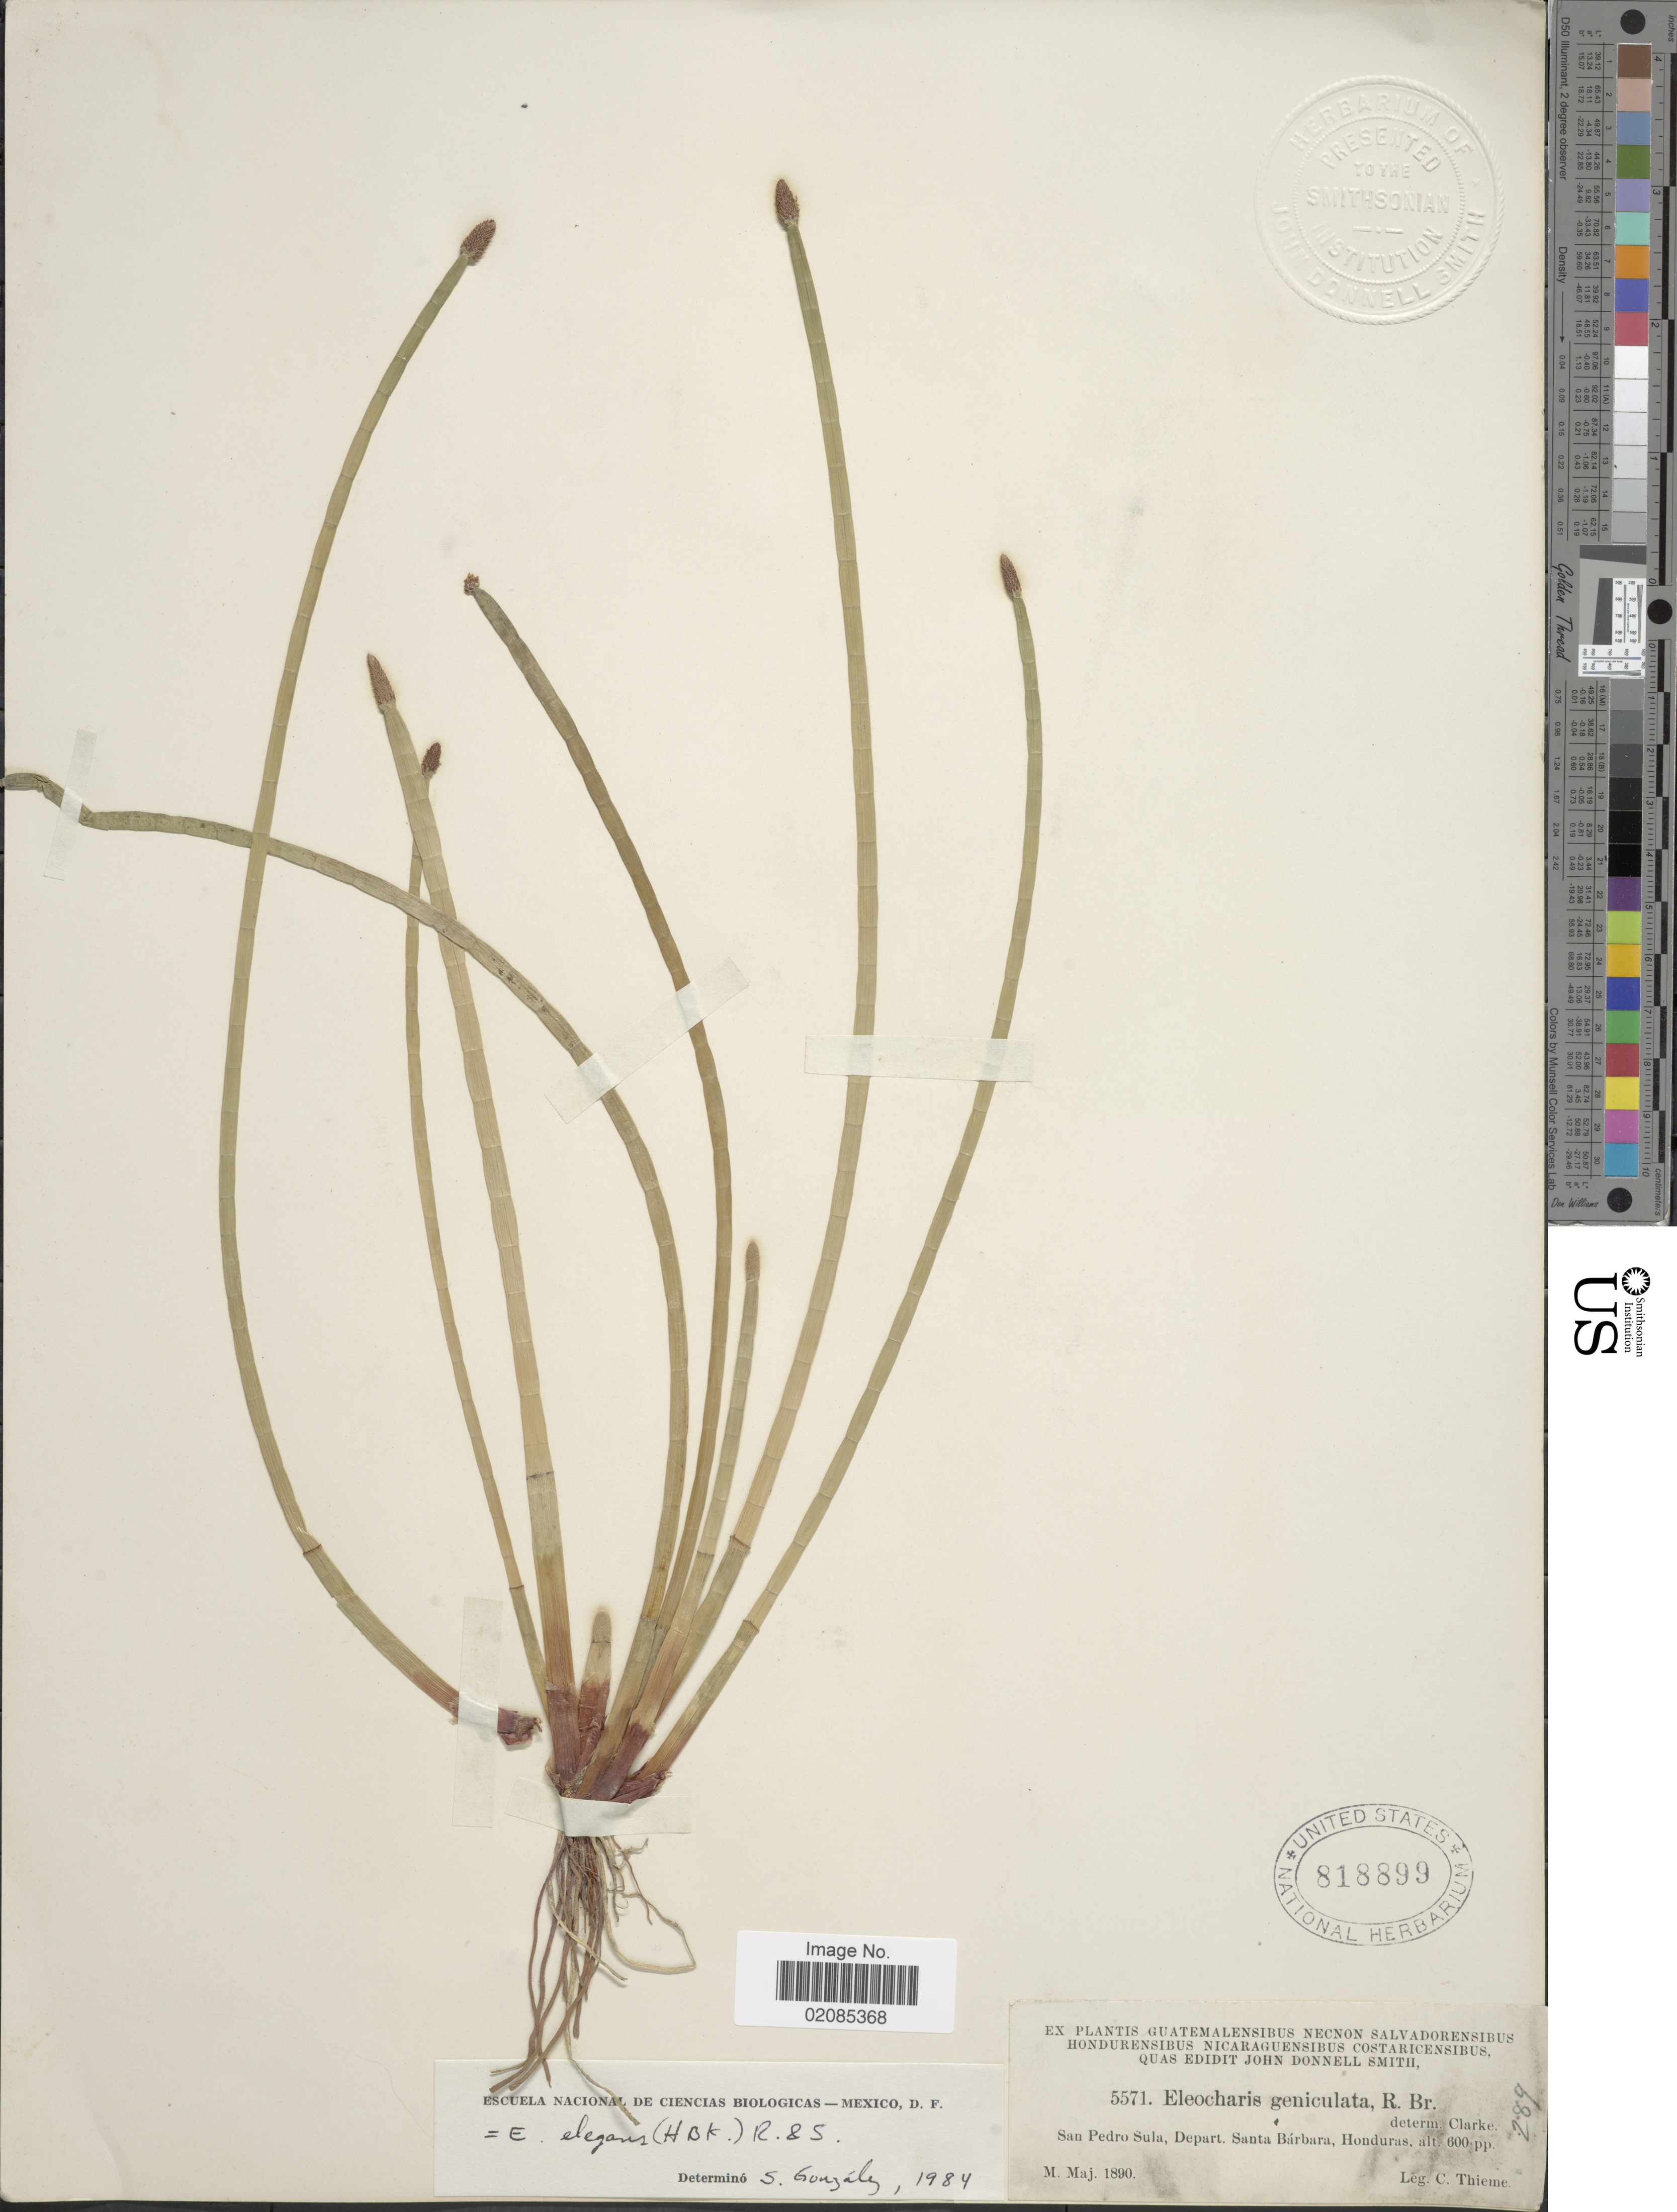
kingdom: Plantae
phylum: Tracheophyta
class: Liliopsida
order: Poales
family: Cyperaceae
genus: Eleocharis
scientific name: Eleocharis elegans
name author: (Kunth) Roem. & Schult.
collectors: C. Thieme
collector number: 5571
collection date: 1890-05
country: Honduras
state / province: Santa Bárbara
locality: San Pedro Sula, Depart. Santa Barbara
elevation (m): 183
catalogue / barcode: US 818899